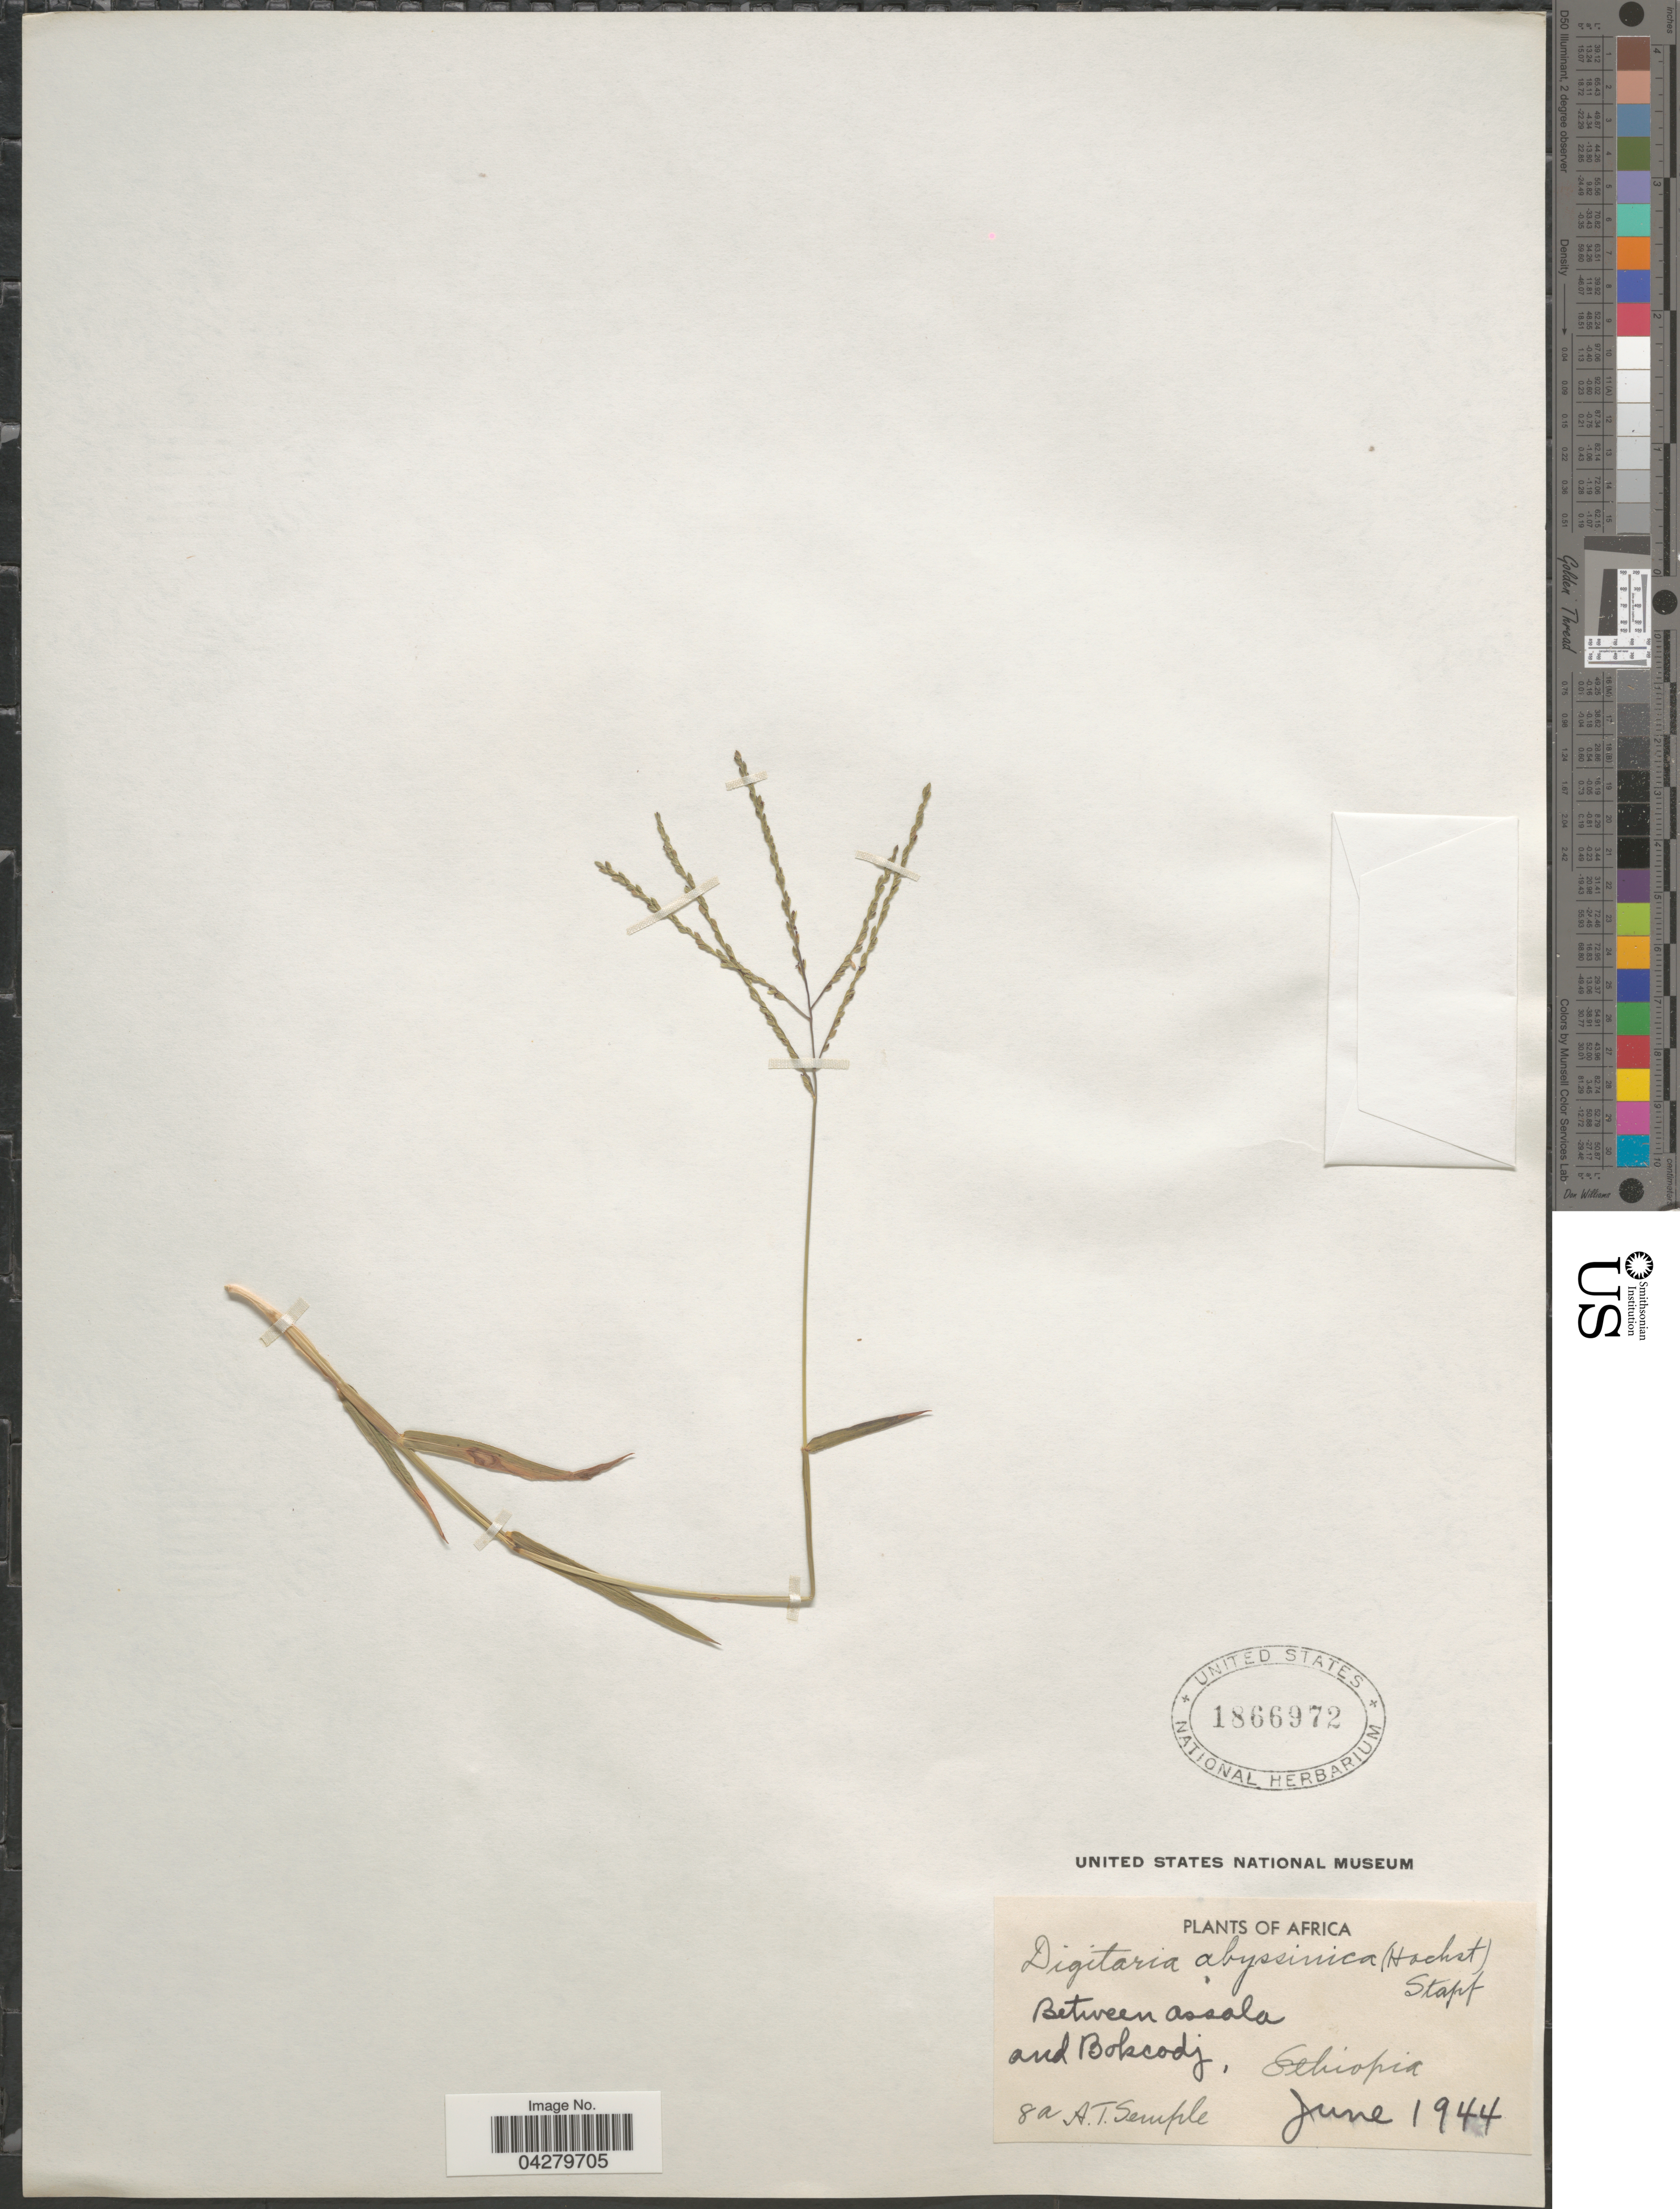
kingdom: Plantae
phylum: Tracheophyta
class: Liliopsida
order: Poales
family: Poaceae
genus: Digitaria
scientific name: Digitaria abyssinica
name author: (Hochst. ex Rich.) Stapf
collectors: A. Semple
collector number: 8a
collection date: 1944-06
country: Ethiopia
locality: Between Assala and Bokcodj.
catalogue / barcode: US 1866972